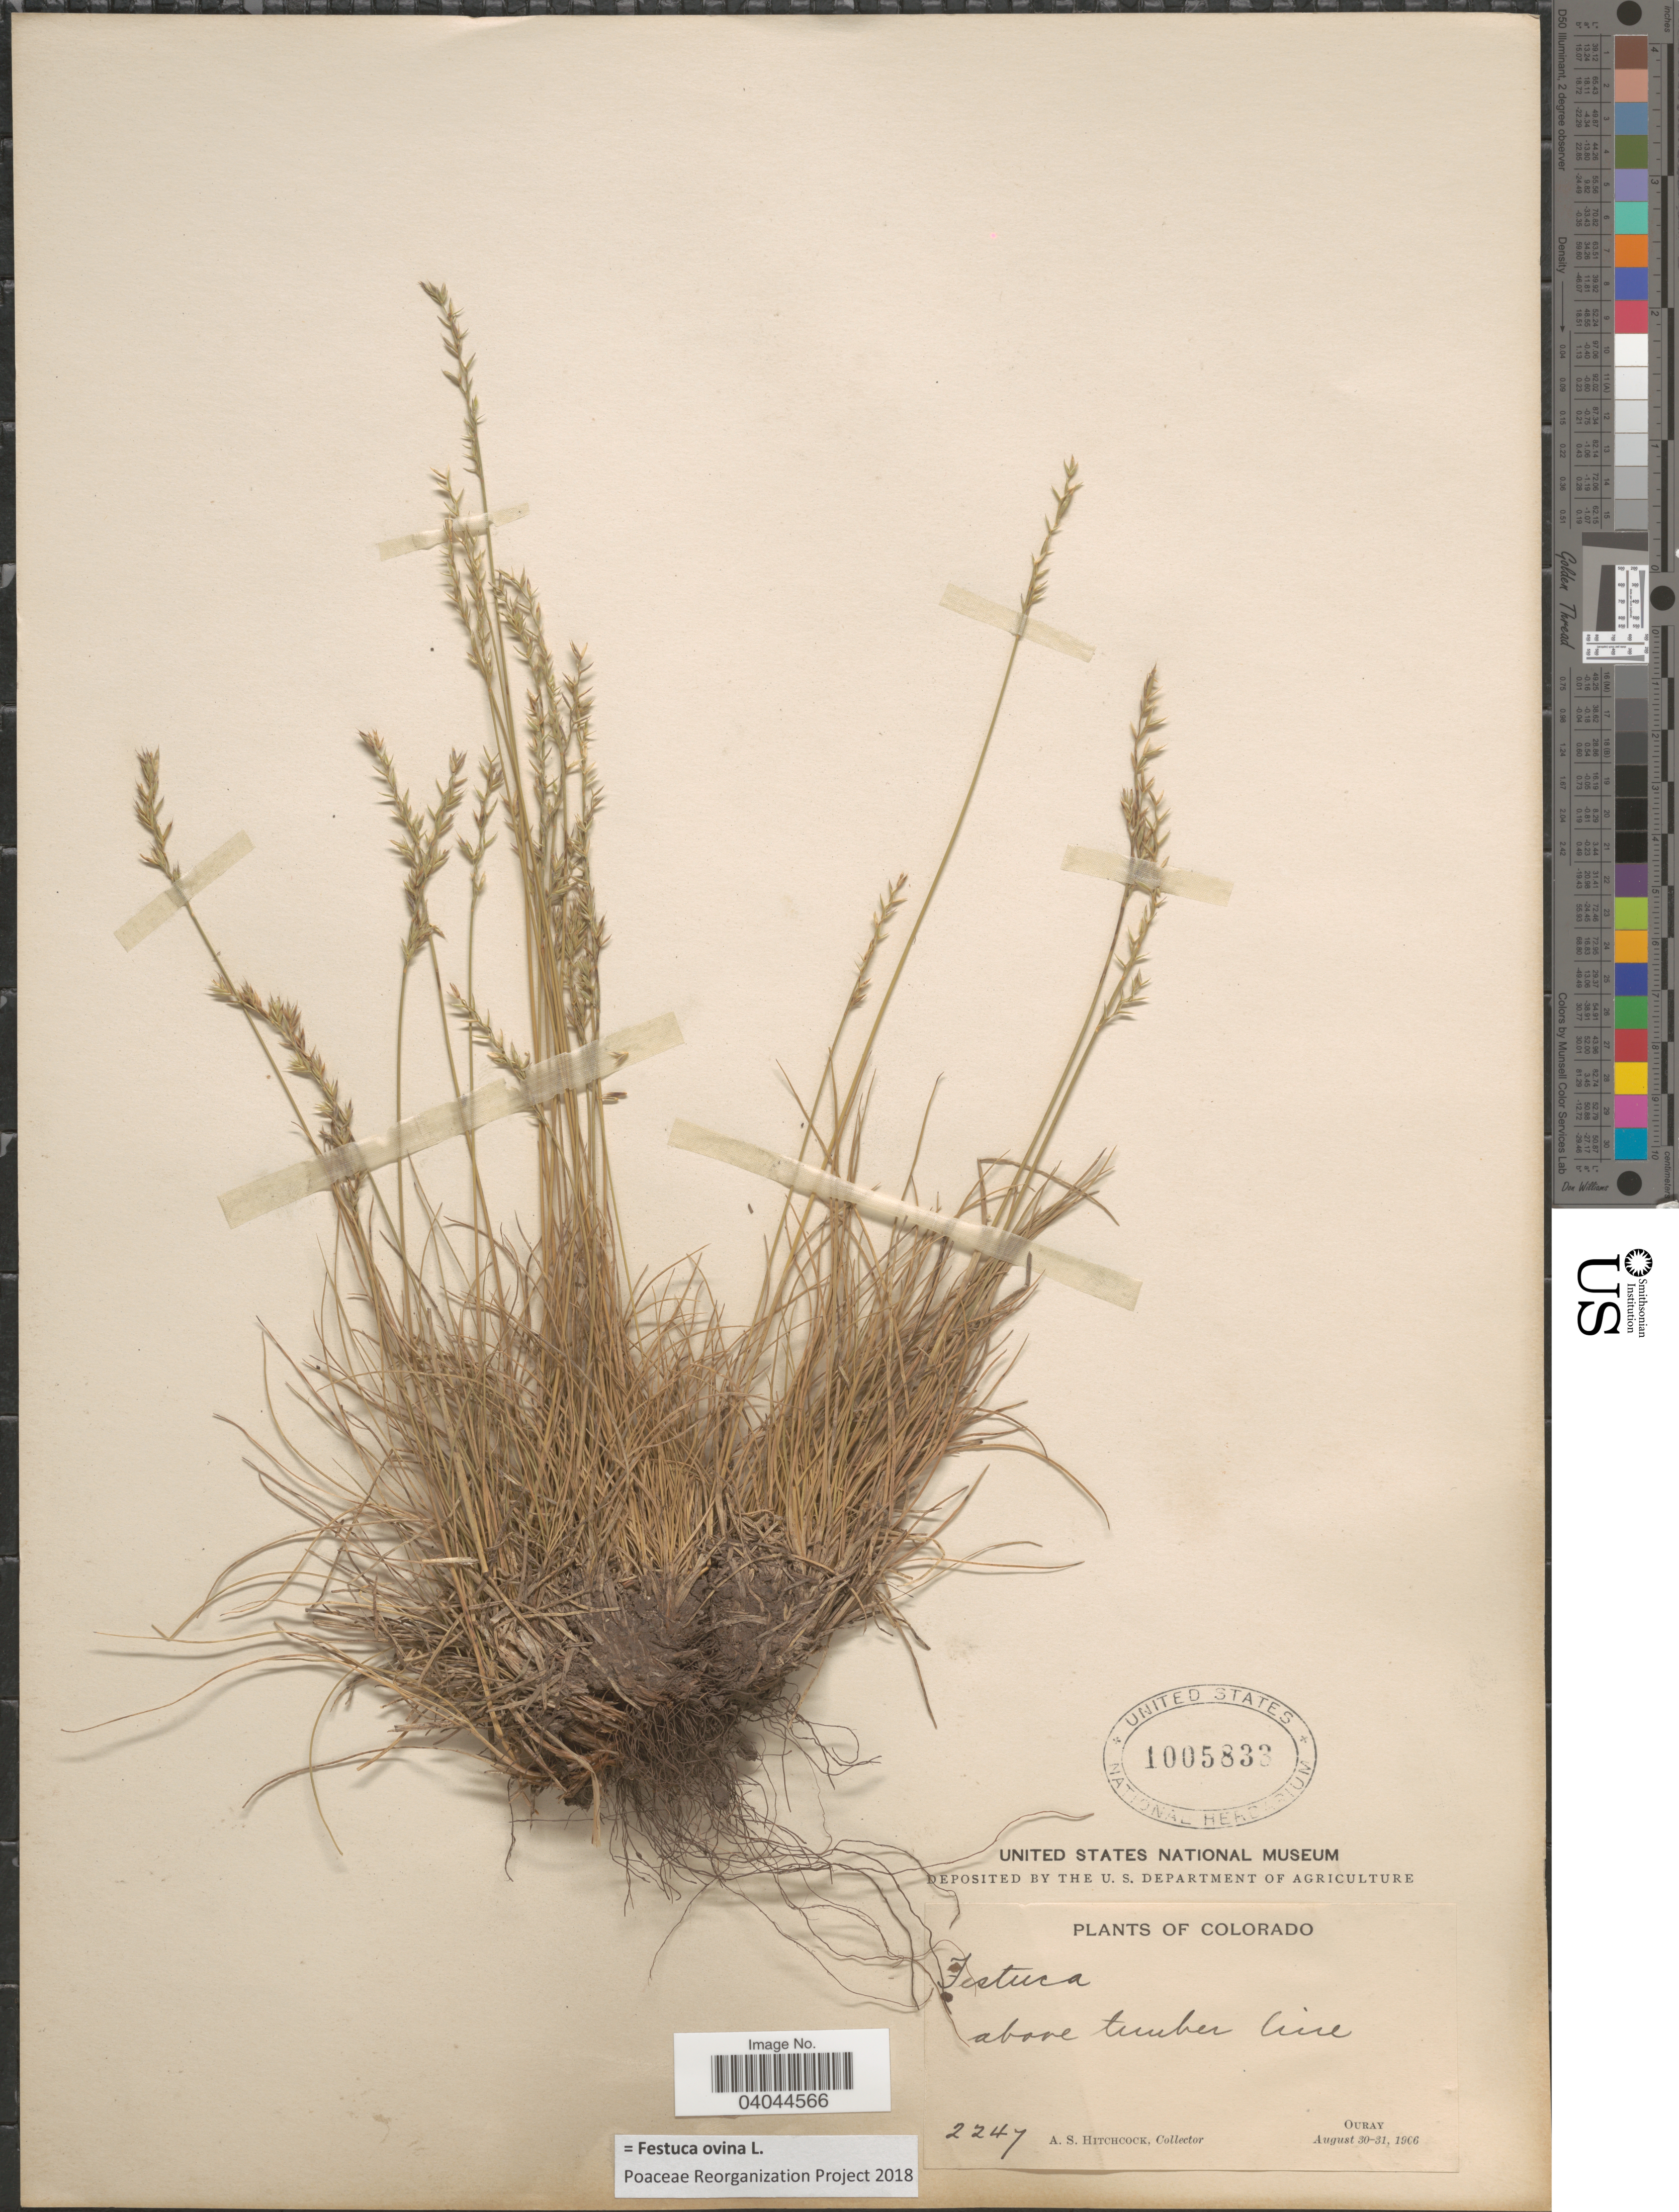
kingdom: Plantae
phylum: Tracheophyta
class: Liliopsida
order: Poales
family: Poaceae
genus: Festuca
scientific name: Festuca ovina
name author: L.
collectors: A. S. Hitchcock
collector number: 2247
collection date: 1906-08-30/1906-08-31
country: United States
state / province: Colorado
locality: Above timber line. Ouray.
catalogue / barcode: US 1005833